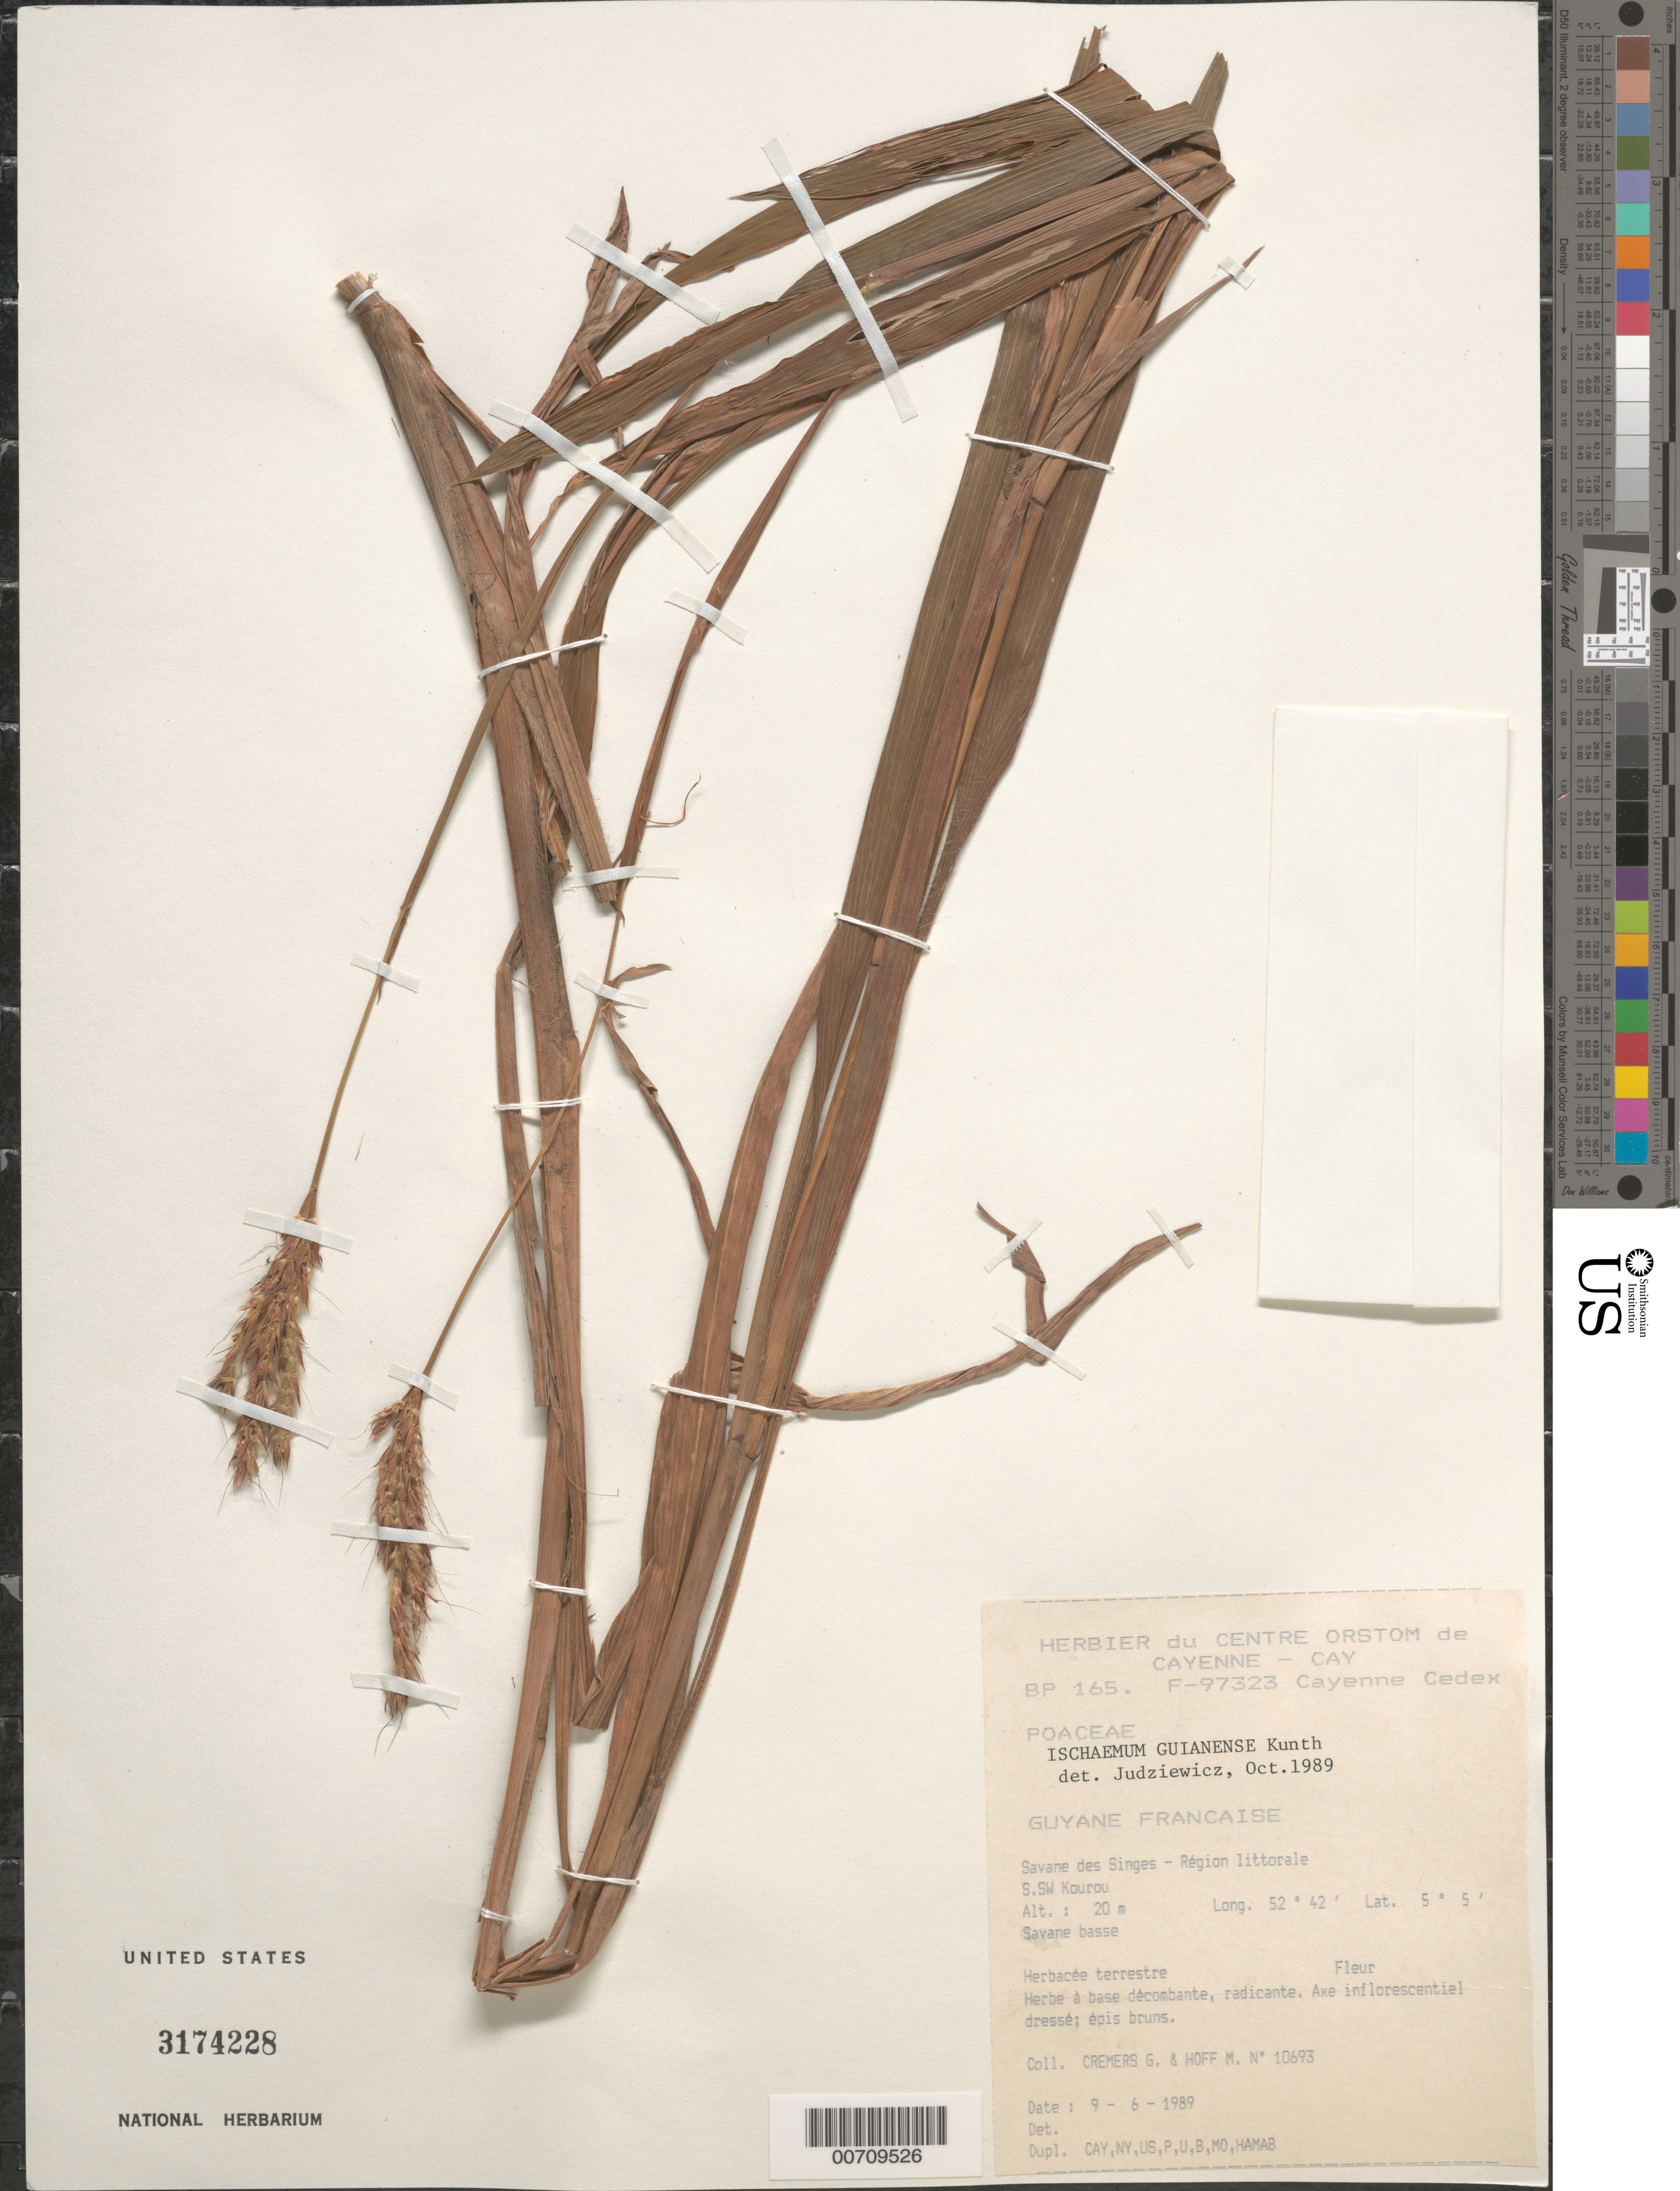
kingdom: Plantae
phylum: Tracheophyta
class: Liliopsida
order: Poales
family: Poaceae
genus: Ischaemum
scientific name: Ischaemum guianense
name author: Kunth ex Hack.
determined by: Judziewicz, E. J.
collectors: G. Cremers & M. Hoff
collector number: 10693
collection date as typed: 9-Jun-89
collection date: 1989-06-09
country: French Guiana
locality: Savane des Singes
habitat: Low savanna, région littorale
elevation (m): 20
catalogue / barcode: US 3174228